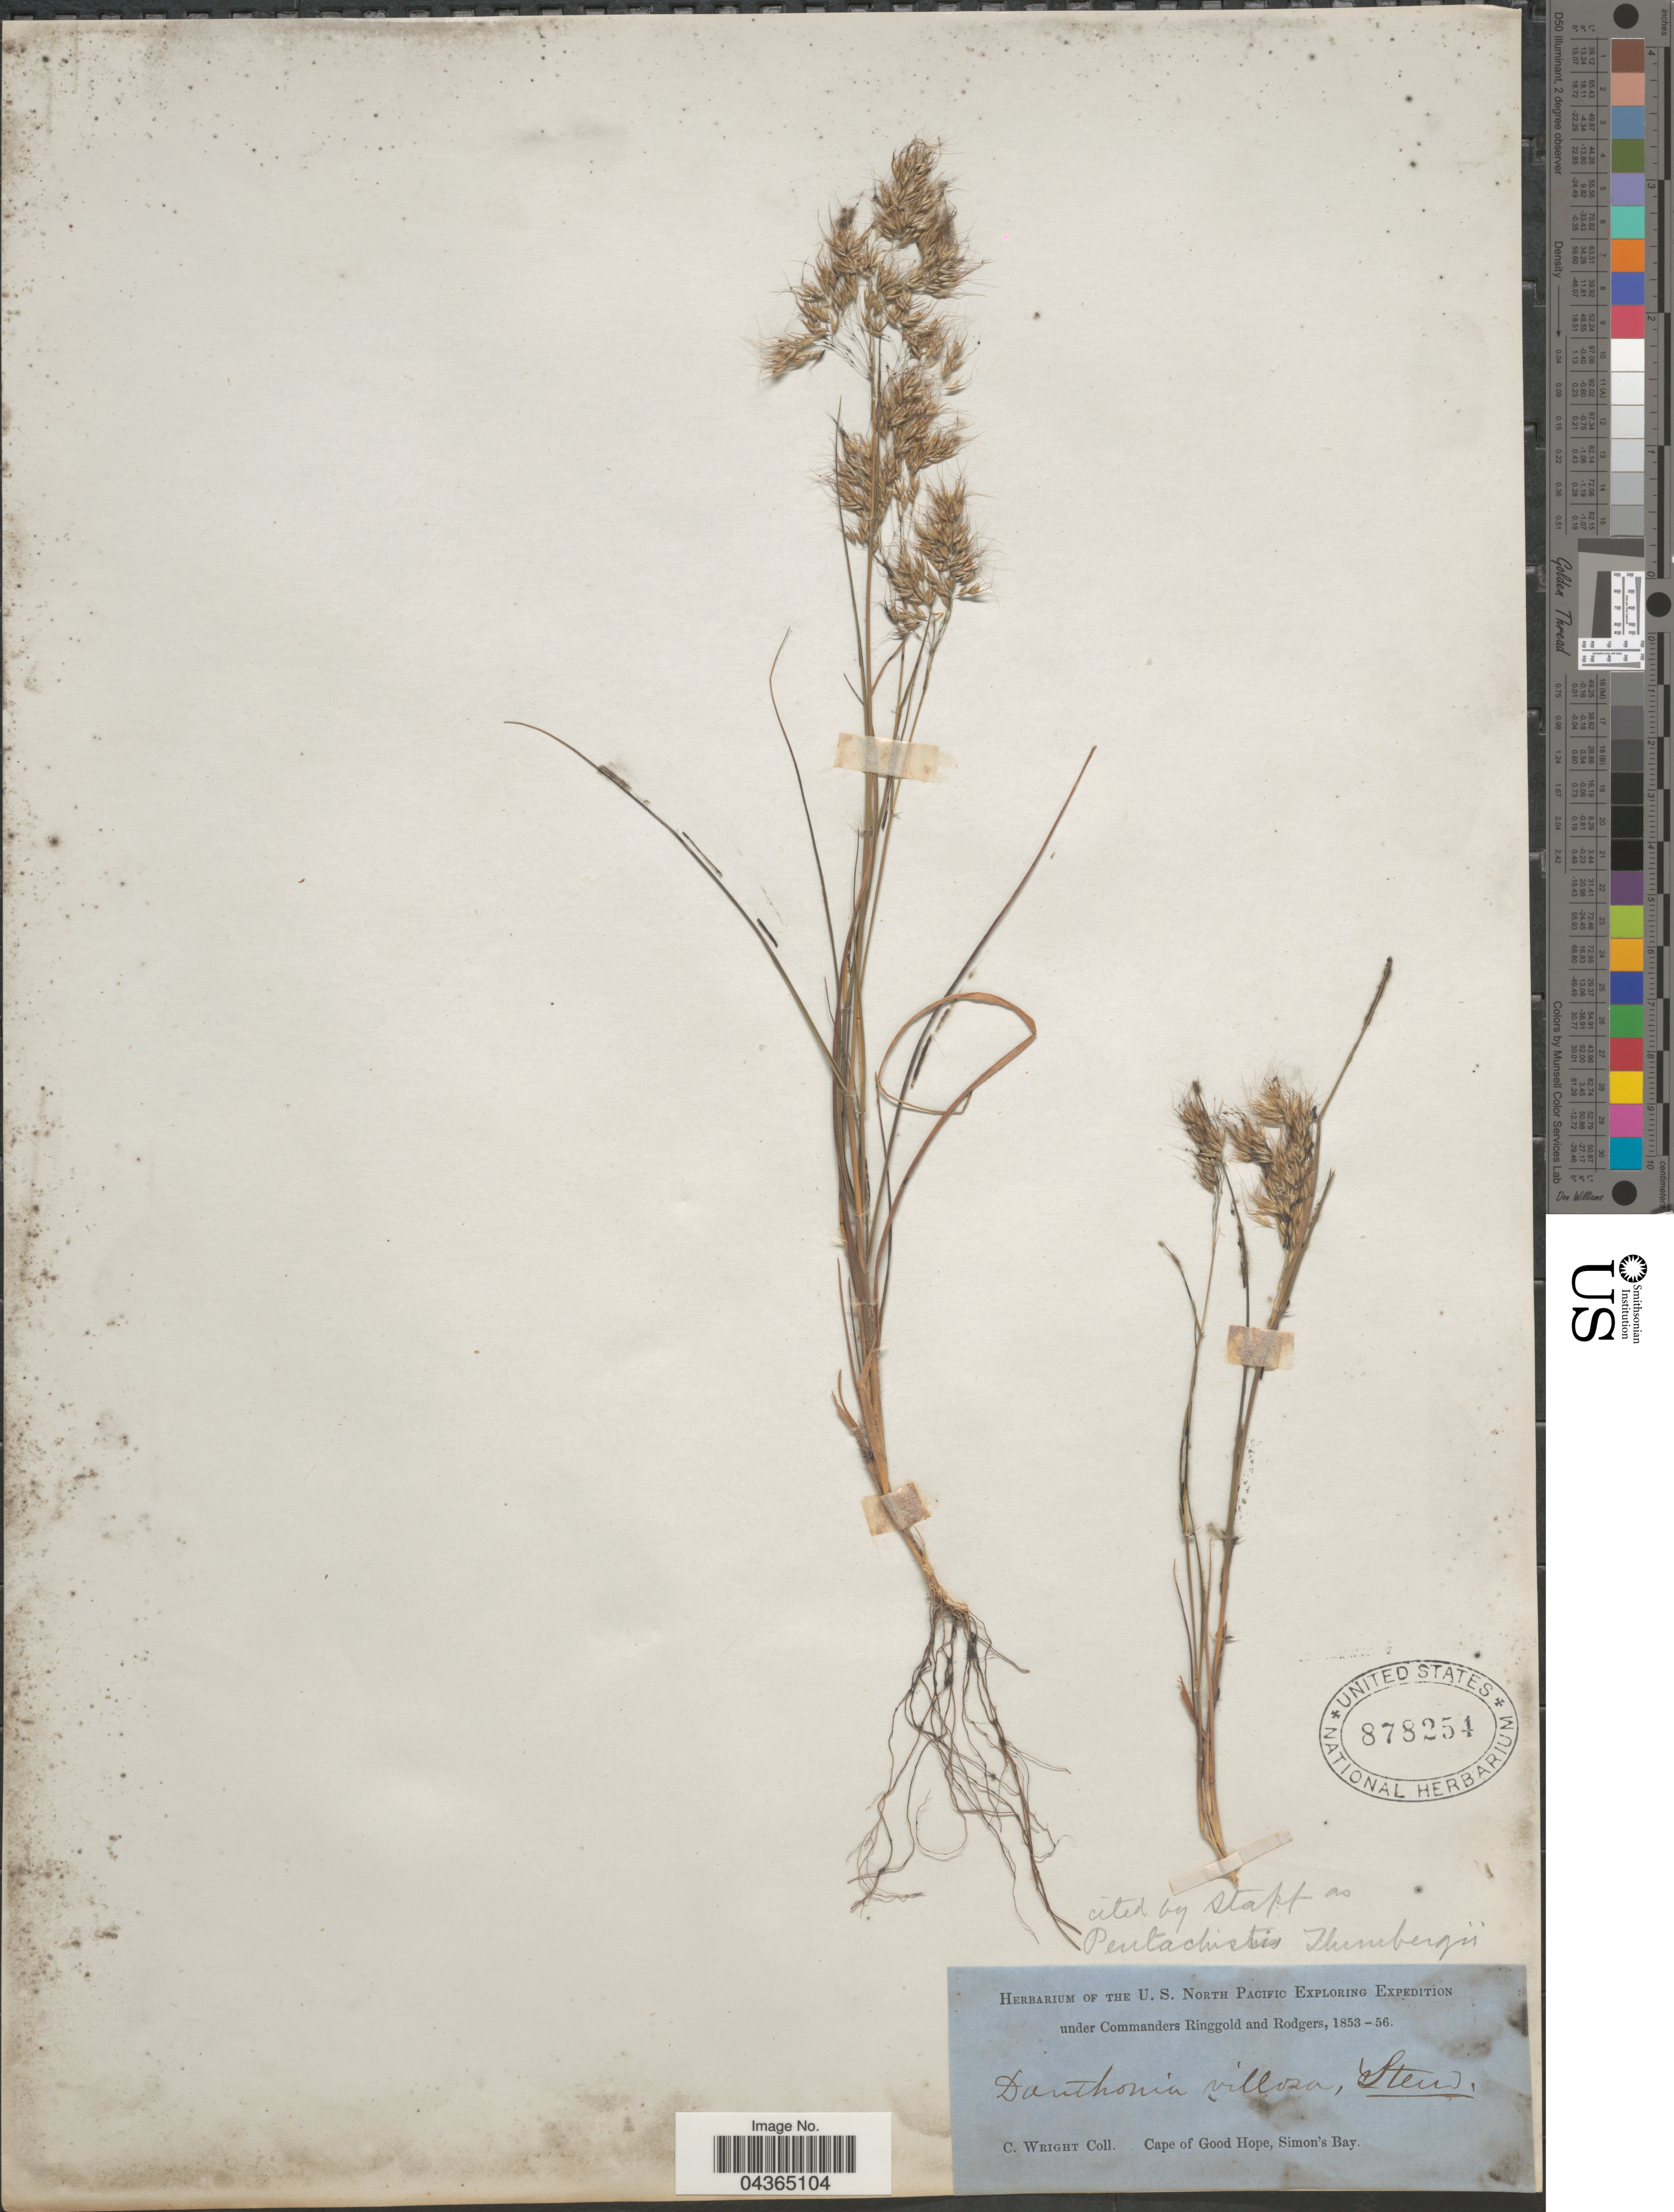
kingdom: Plantae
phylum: Tracheophyta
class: Liliopsida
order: Poales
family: Poaceae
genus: Pentameris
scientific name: Pentameris pallida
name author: (Thunb.) Galley & H.P. Linder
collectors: C. Wright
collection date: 1853/1856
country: South Africa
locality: The U.S. North Pacific Exploring Expedition under Commanders Ringgold and Rodgers, 1853-56. Cape of Good Hope, Simon's Bay.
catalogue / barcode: US 878254